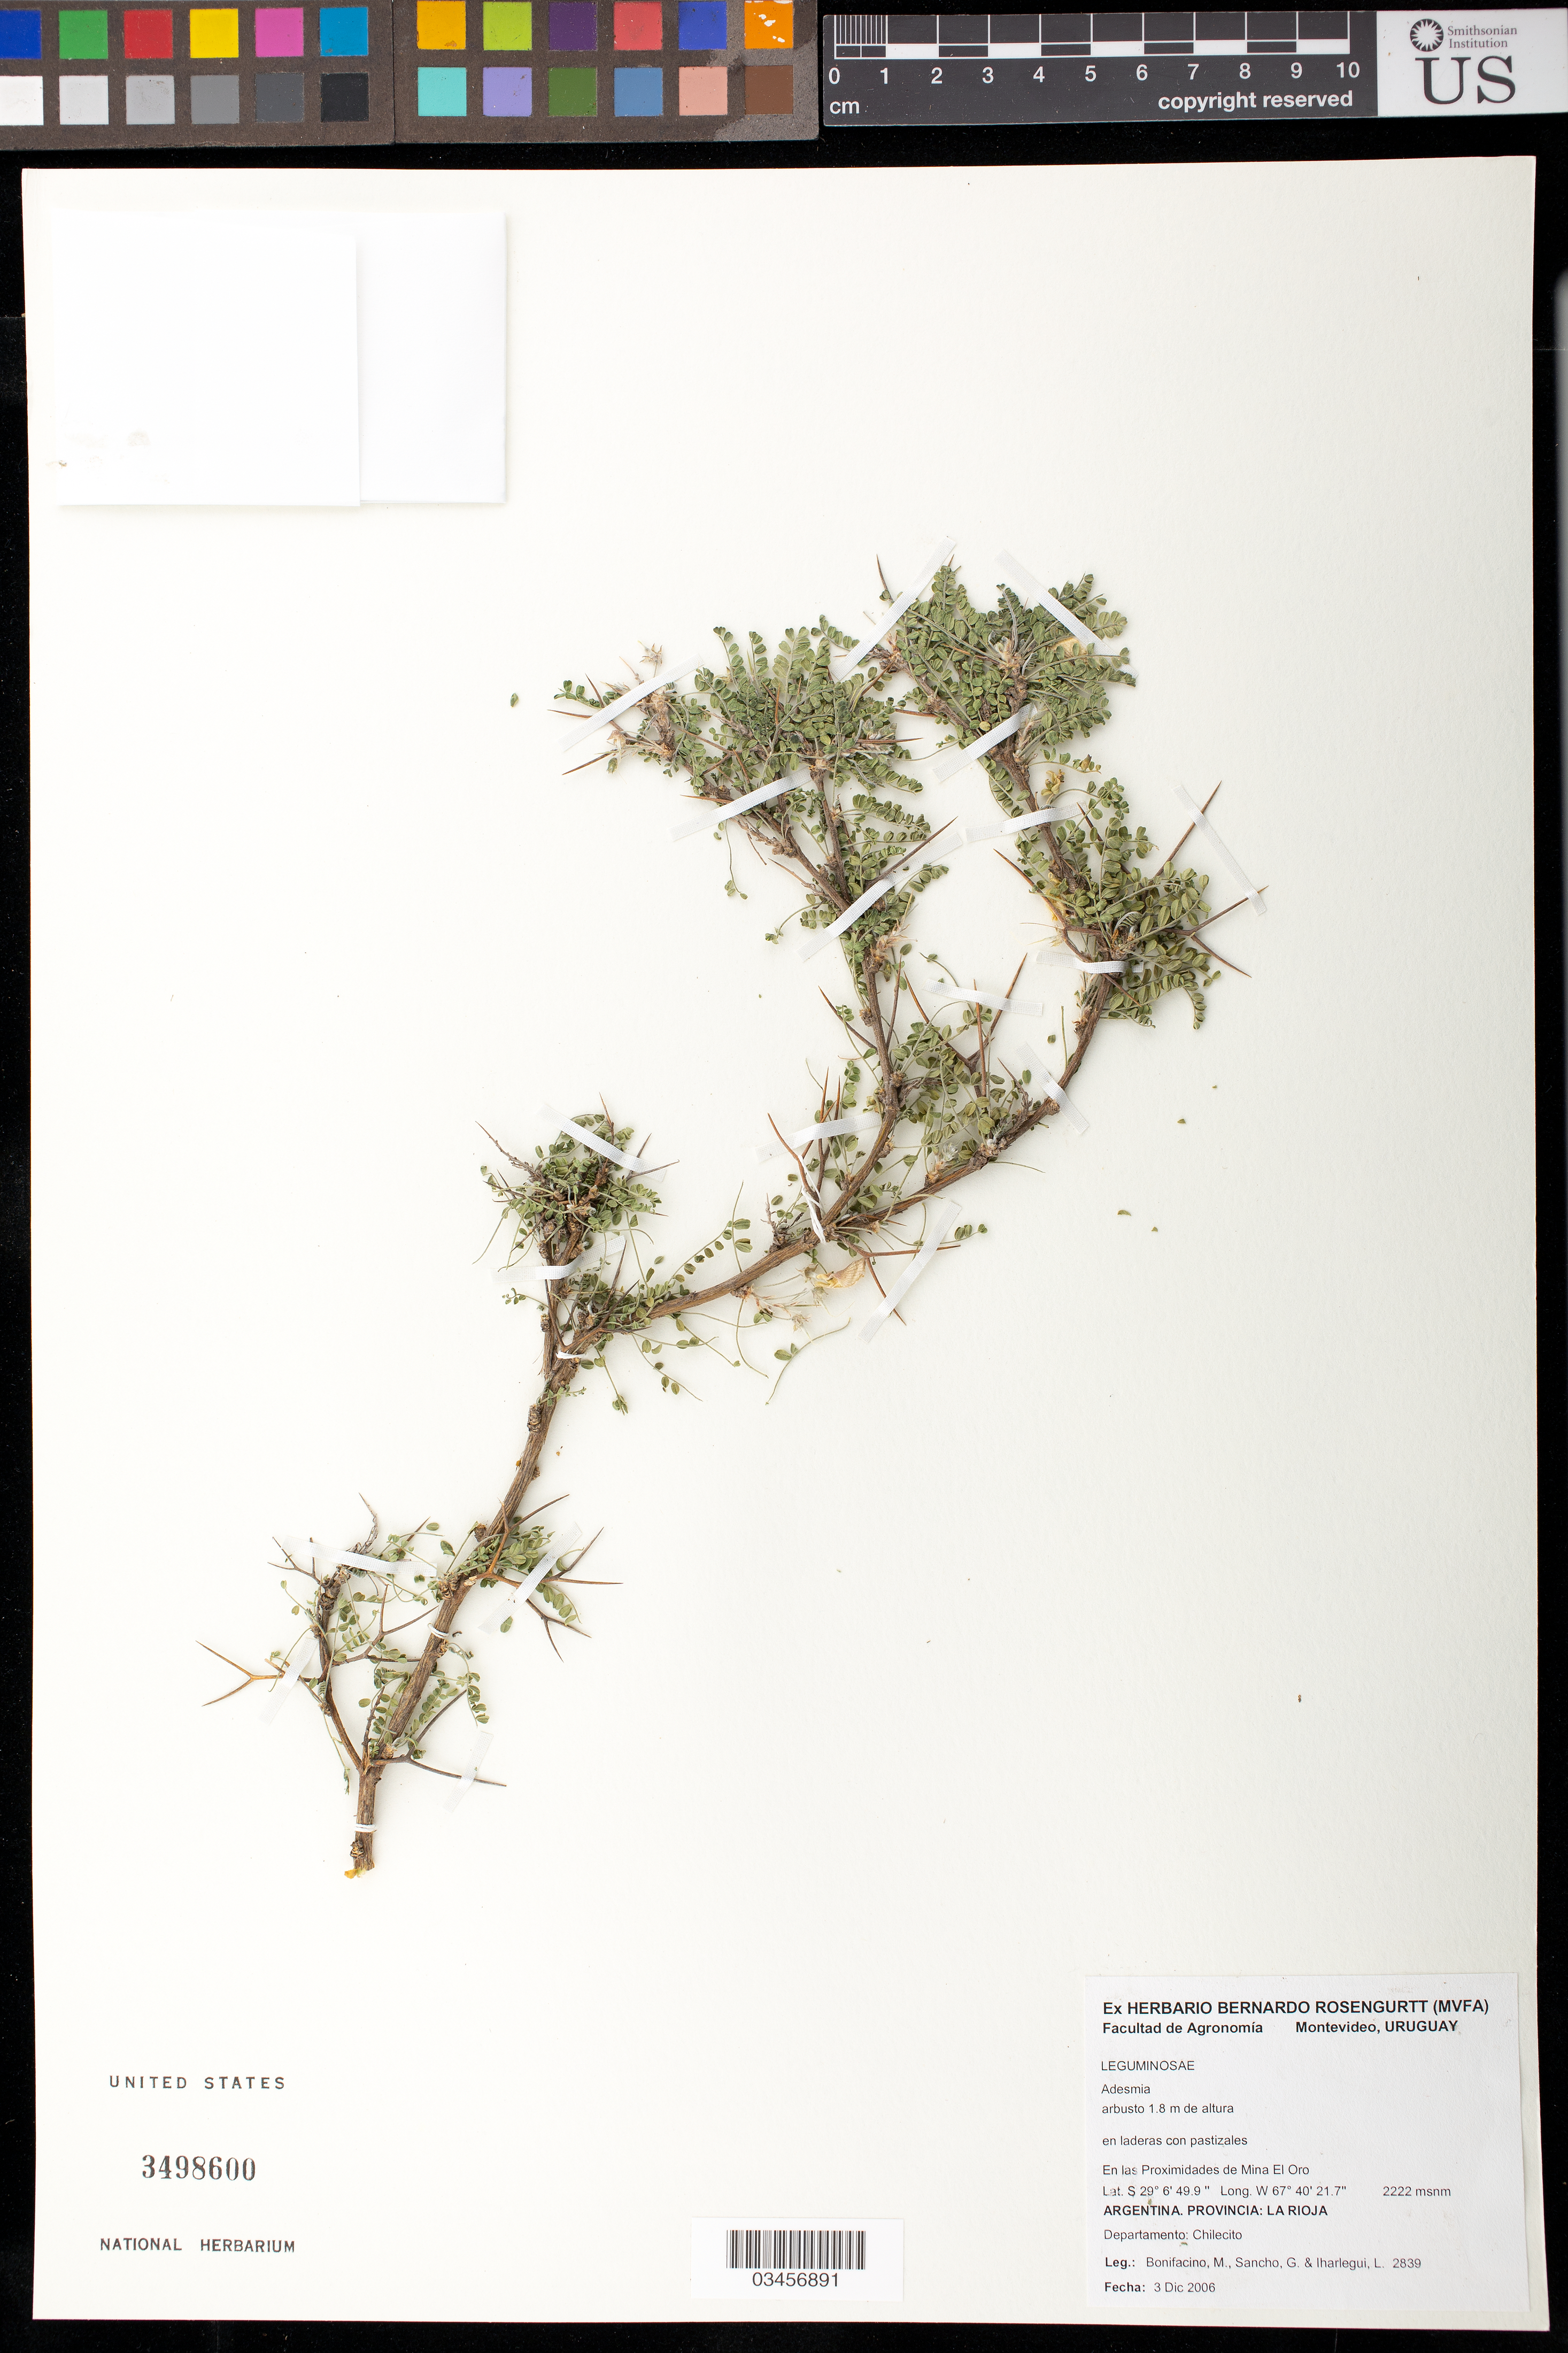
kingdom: Plantae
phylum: Tracheophyta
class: Magnoliopsida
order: Fabales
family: Fabaceae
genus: Adesmia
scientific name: Adesmia sp.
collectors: M. Bonifacino, G. Sancho & L. Iharlegui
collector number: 2839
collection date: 2006-12-03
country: Argentina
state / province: La Rioja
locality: Departamento Chilecito. En las próximidades de Mina "El Oro"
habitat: En laderas con pastizales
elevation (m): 2222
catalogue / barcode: US 3498600